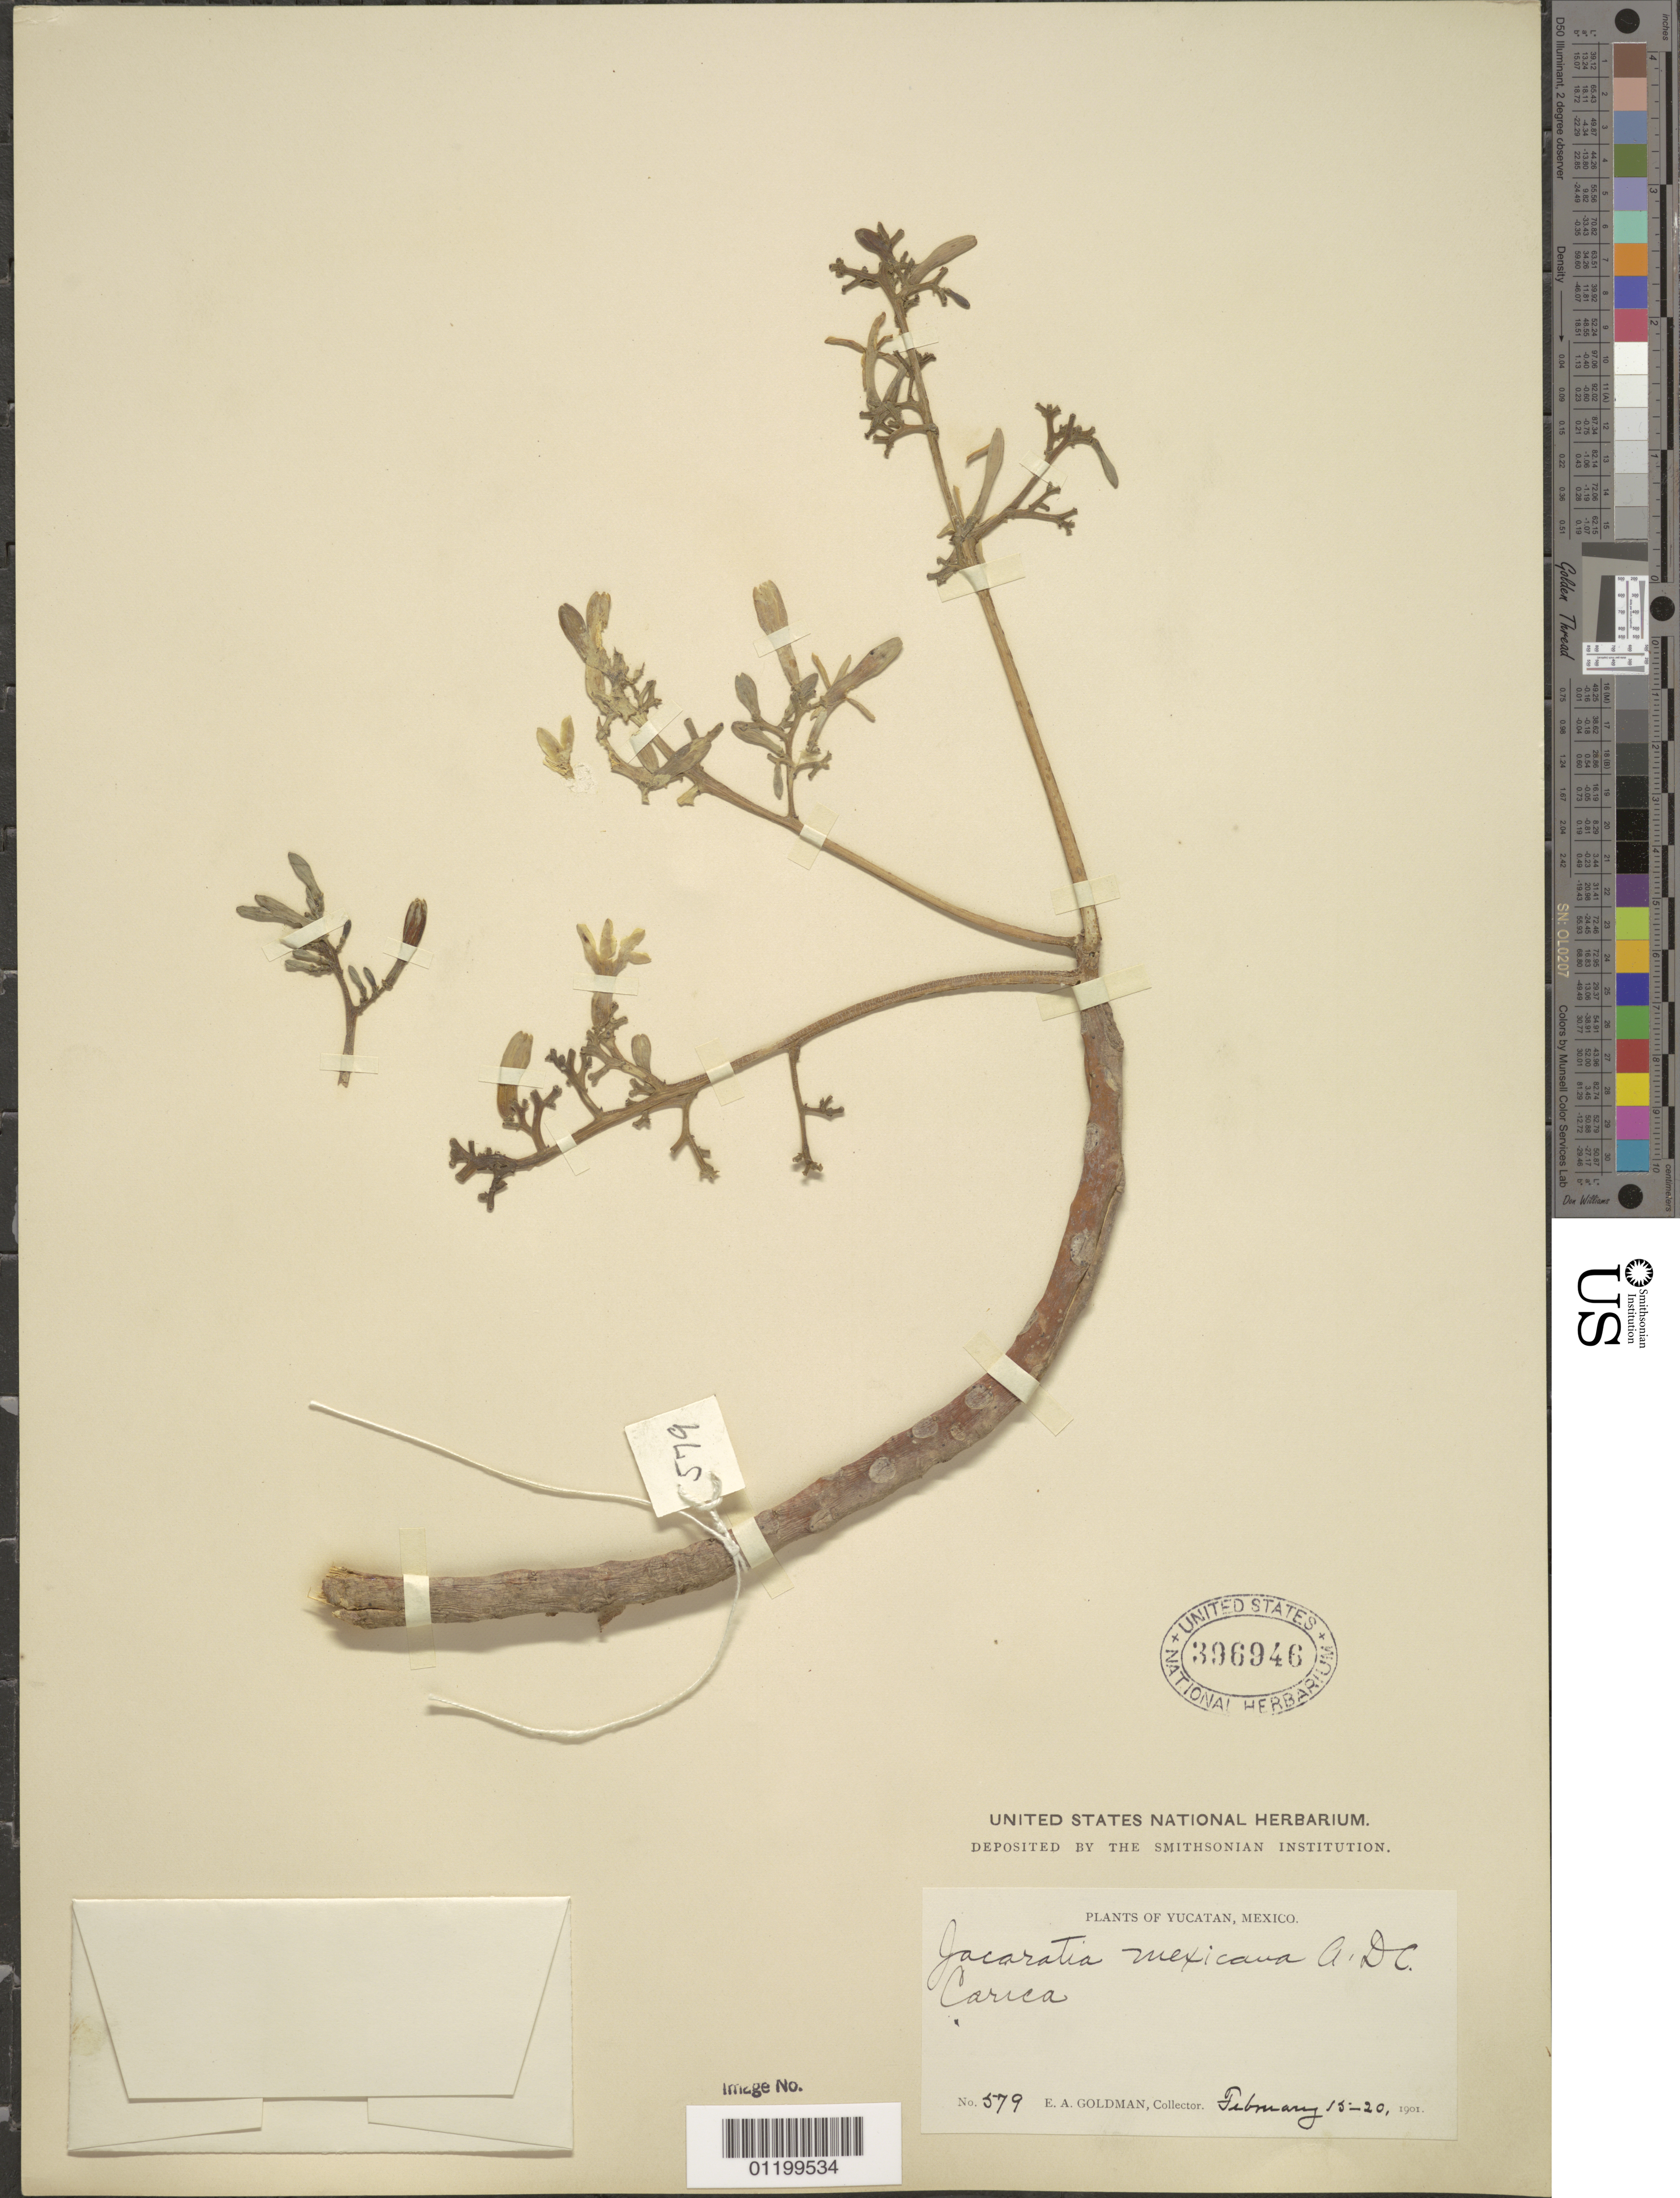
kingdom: Plantae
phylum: Tracheophyta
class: Magnoliopsida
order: Brassicales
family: Caricaceae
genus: Jacaratia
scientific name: Jacaratia mexicana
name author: A. DC.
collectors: E. A. Goldman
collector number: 579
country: Mexico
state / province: Yucatán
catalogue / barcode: US 396946